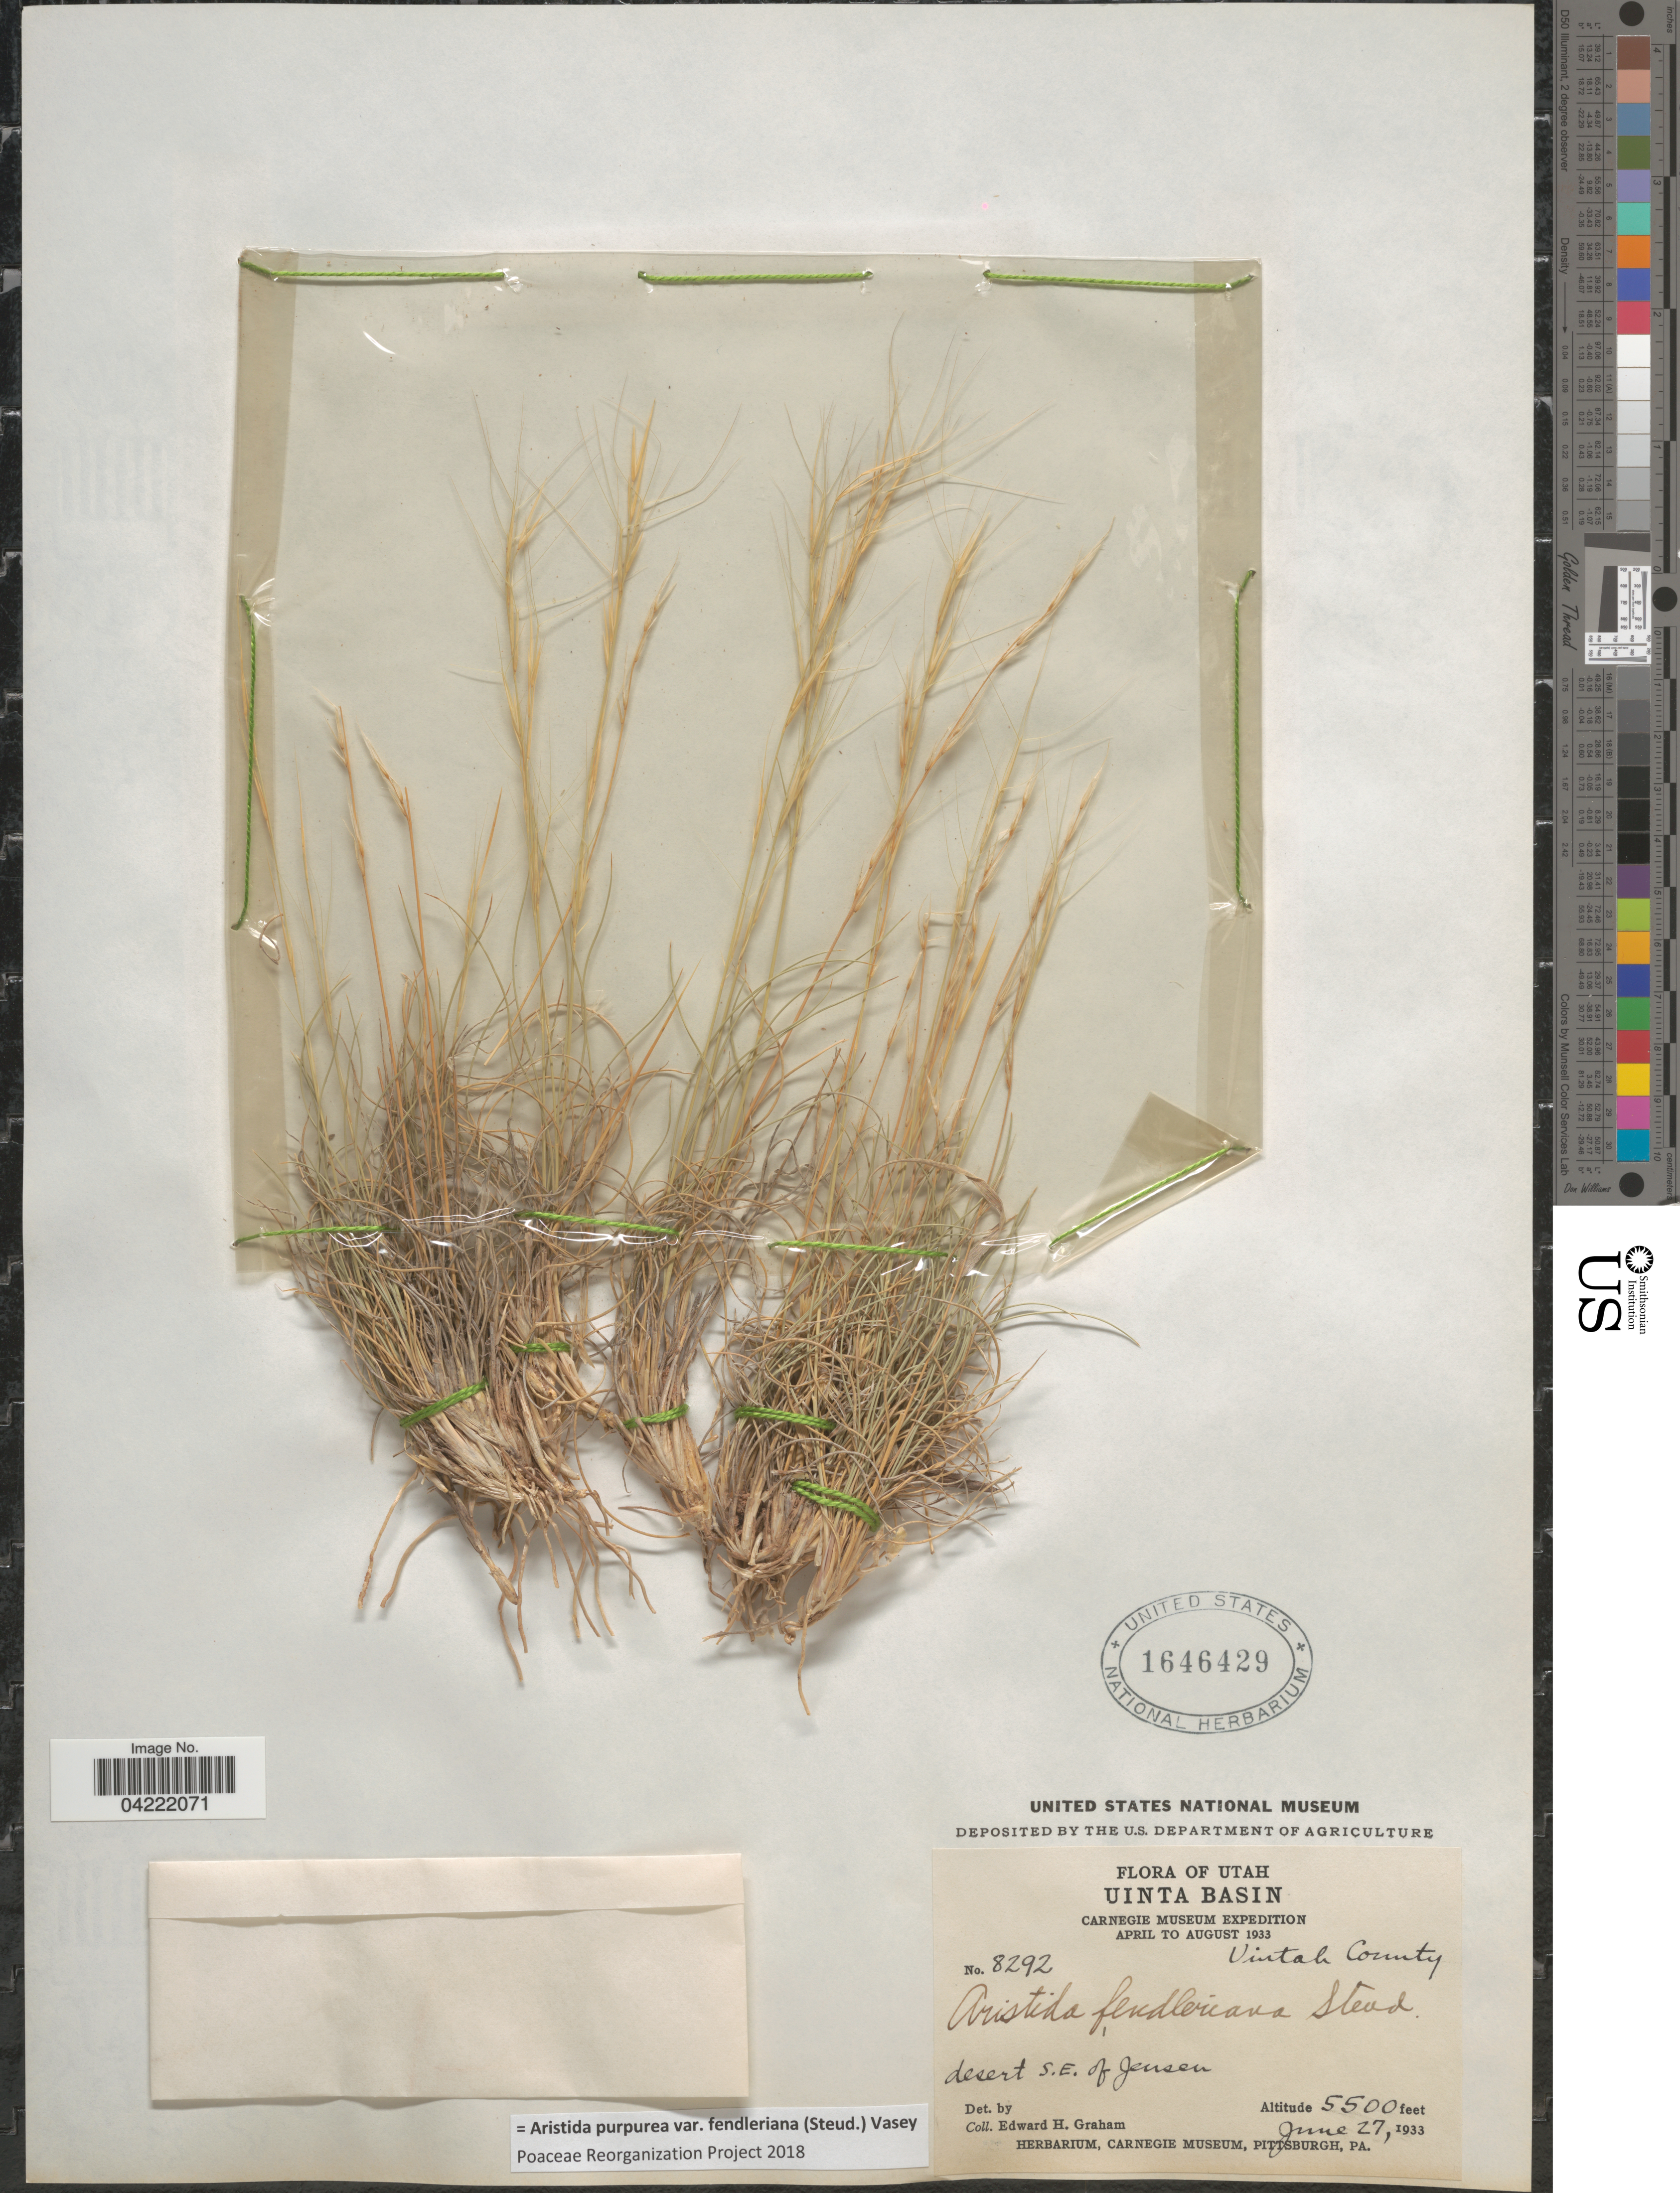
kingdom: Plantae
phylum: Tracheophyta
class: Liliopsida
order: Poales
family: Poaceae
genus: Aristida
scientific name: Aristida purpurea var. fendleriana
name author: (Steud.) Vasey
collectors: E. H. Graham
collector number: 8292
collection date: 1933-06-27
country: United States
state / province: Utah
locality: Uinta Basin. Carnegie Museum Expedition April to August 1933. Uintah County. Desert S.E. of Jensen.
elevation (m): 1676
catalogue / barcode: US 1646429